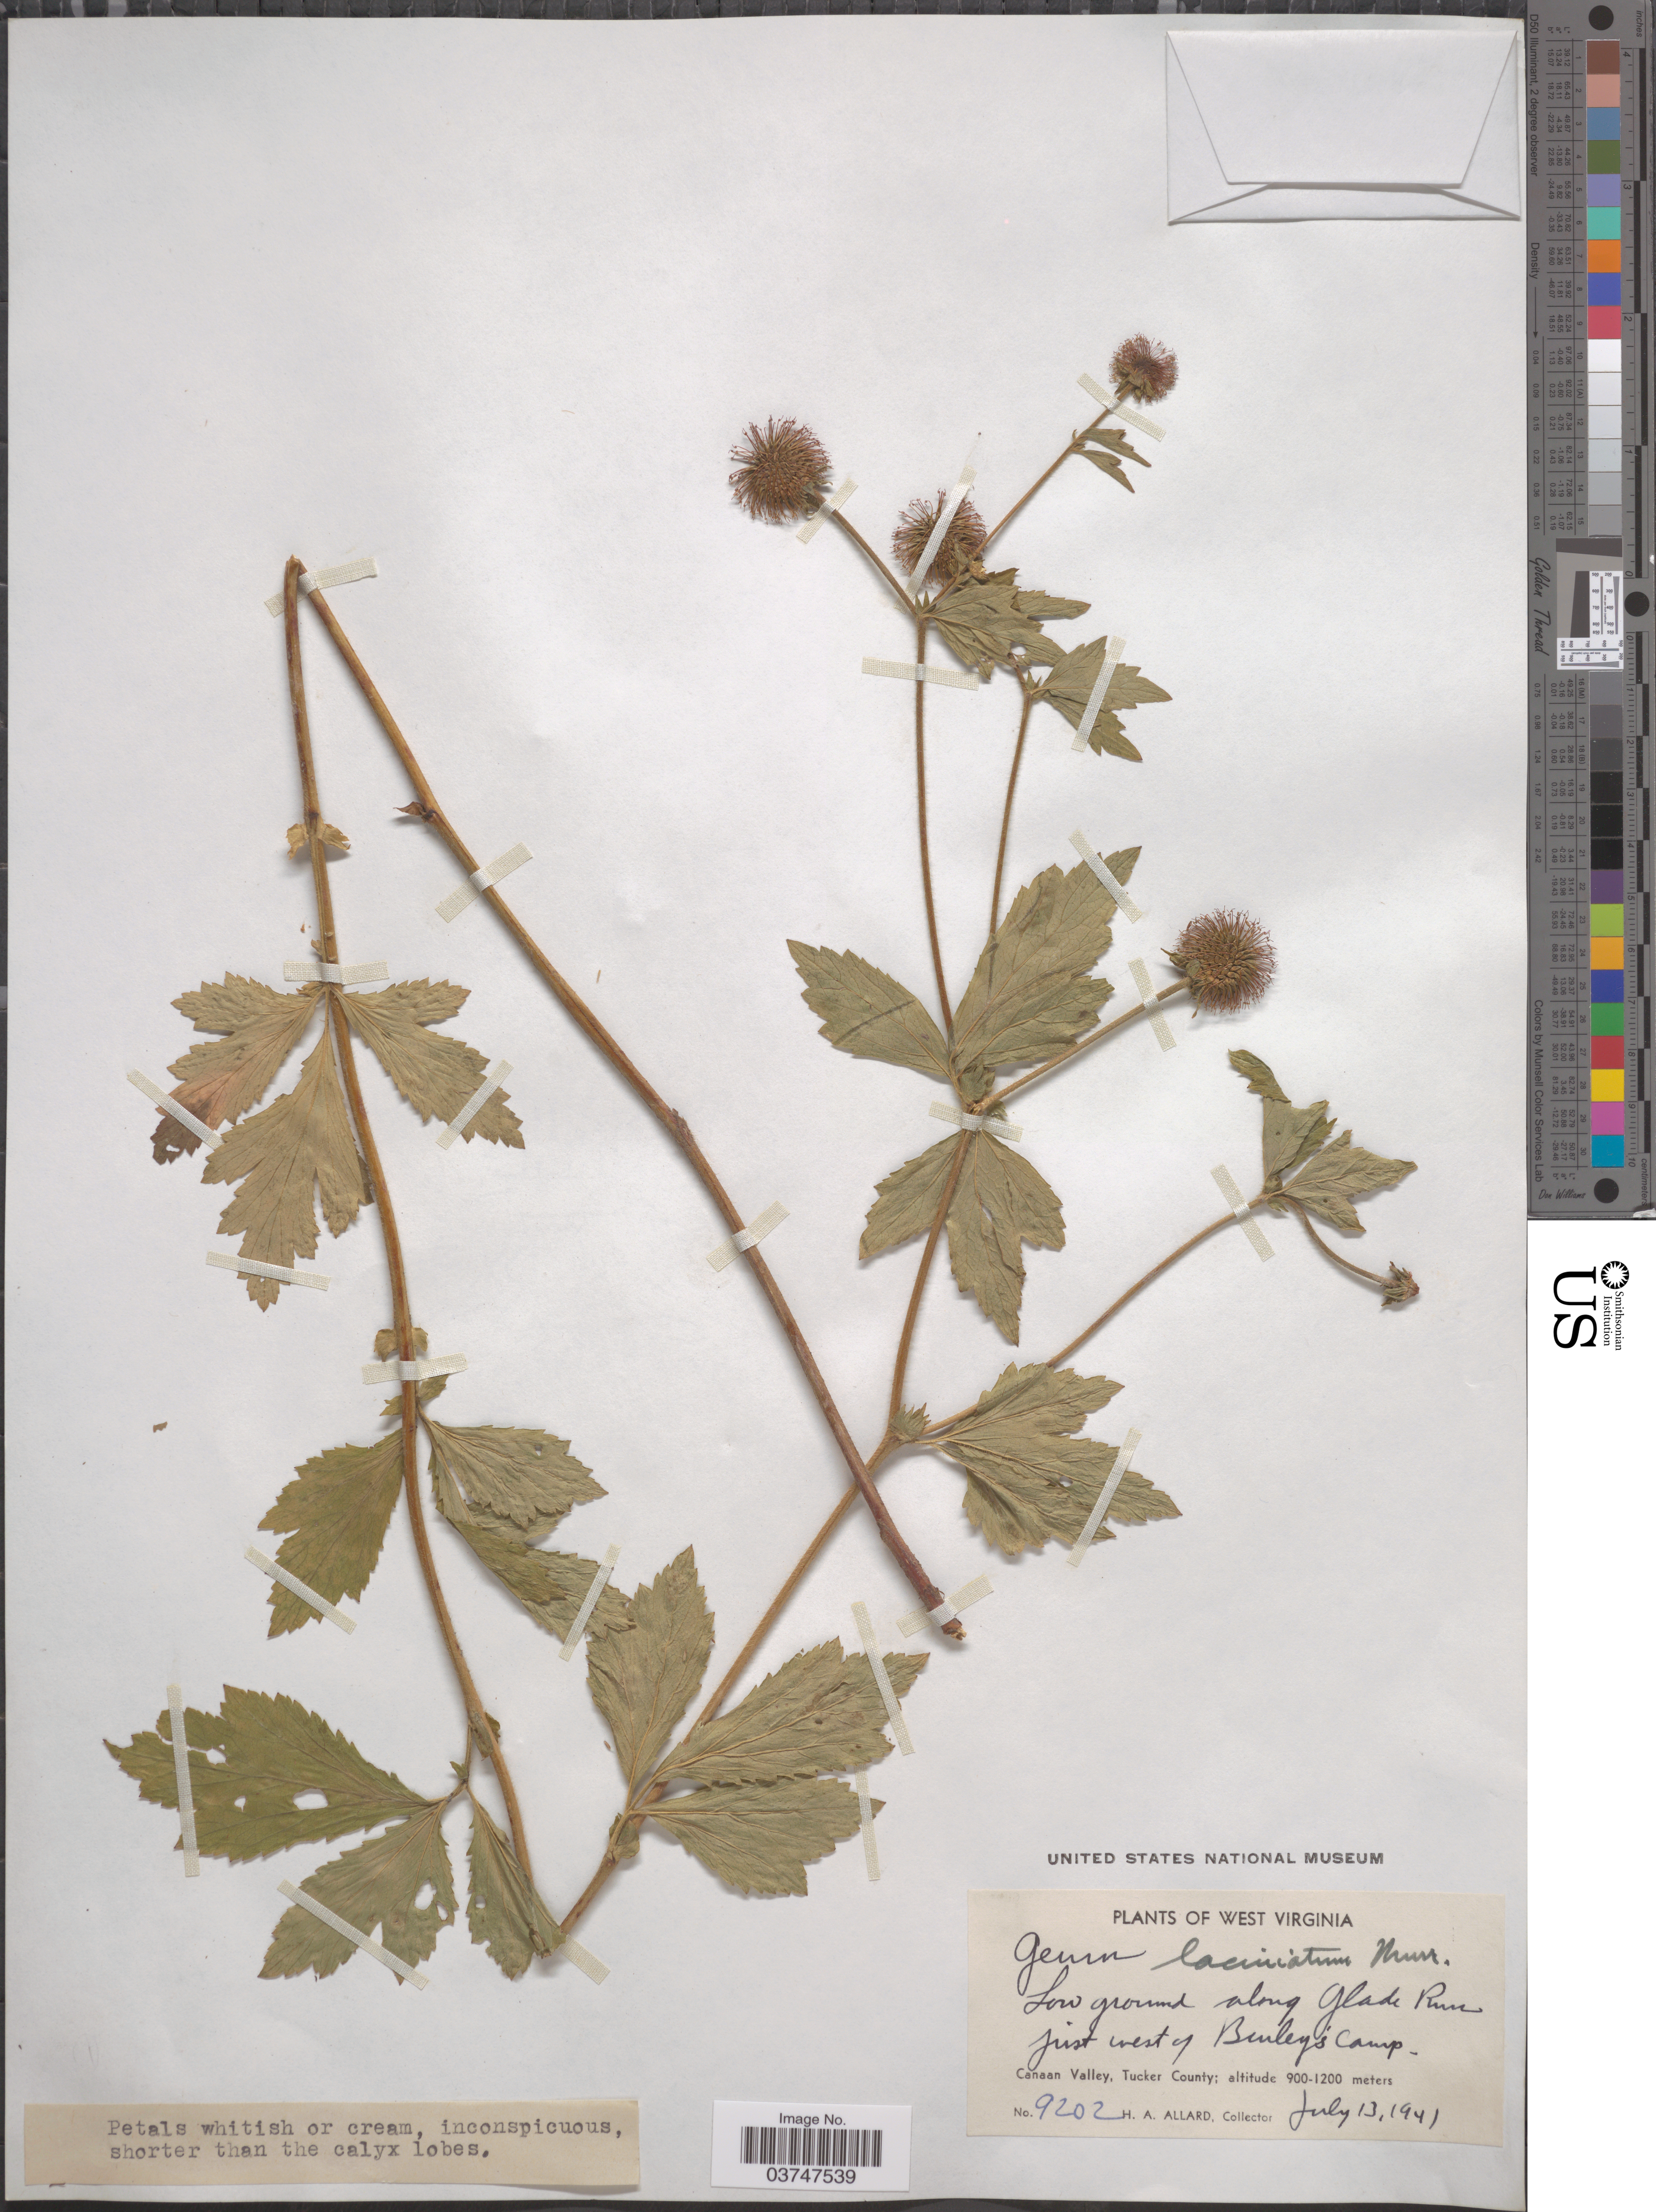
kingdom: Plantae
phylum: Tracheophyta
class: Magnoliopsida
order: Rosales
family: Rosaceae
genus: Geum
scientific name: Geum laciniatum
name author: Murr.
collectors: H. A. Allard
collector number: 9202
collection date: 1941-07-13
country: United States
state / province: West Virginia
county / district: Tucker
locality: Low ground along Glade Run just west of Benley's Camp. Canaan Valley, Tucker County.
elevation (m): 900